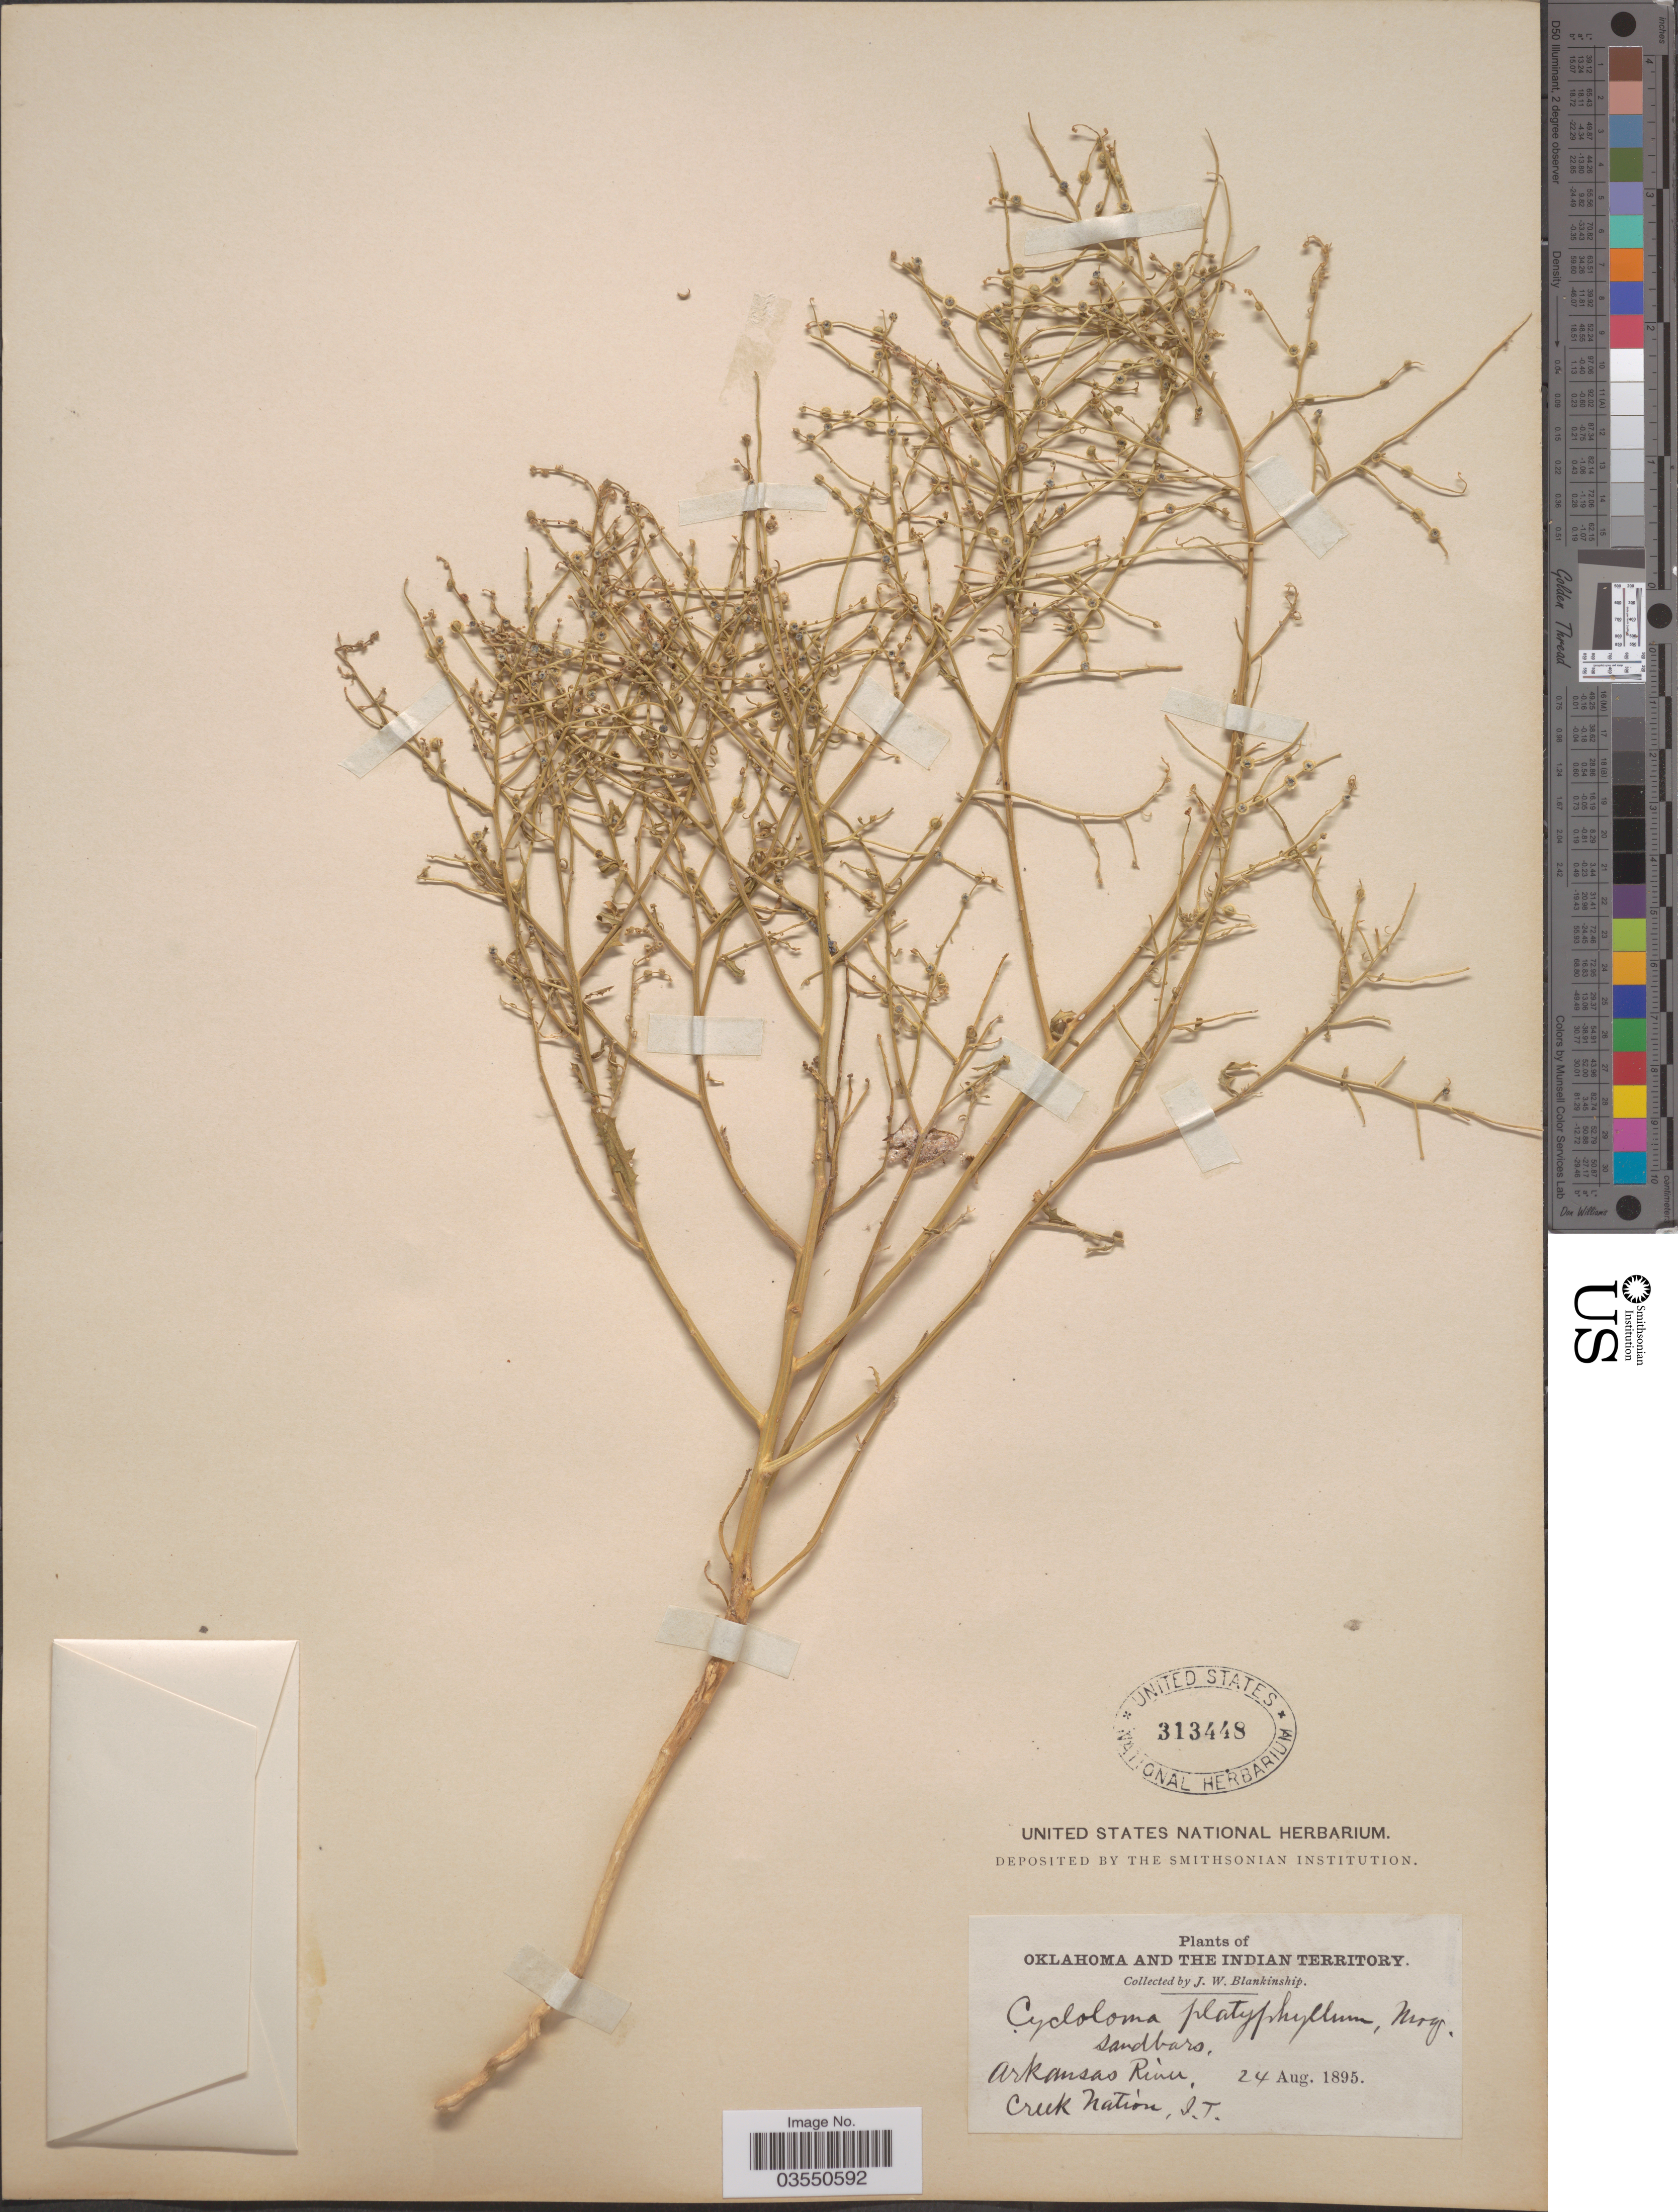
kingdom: Plantae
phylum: Tracheophyta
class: Magnoliopsida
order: Caryophyllales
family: Amaranthaceae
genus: Dysphania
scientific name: Dysphania atriplicifolia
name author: (Spreng.) G. Kadereit et al.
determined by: U.S. National Herbarium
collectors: J. W. Blankinship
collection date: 1895-08-24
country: United States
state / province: Oklahoma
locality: The Indian Territory. Arkansas River, Creek National, I.T.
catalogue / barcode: US 313448